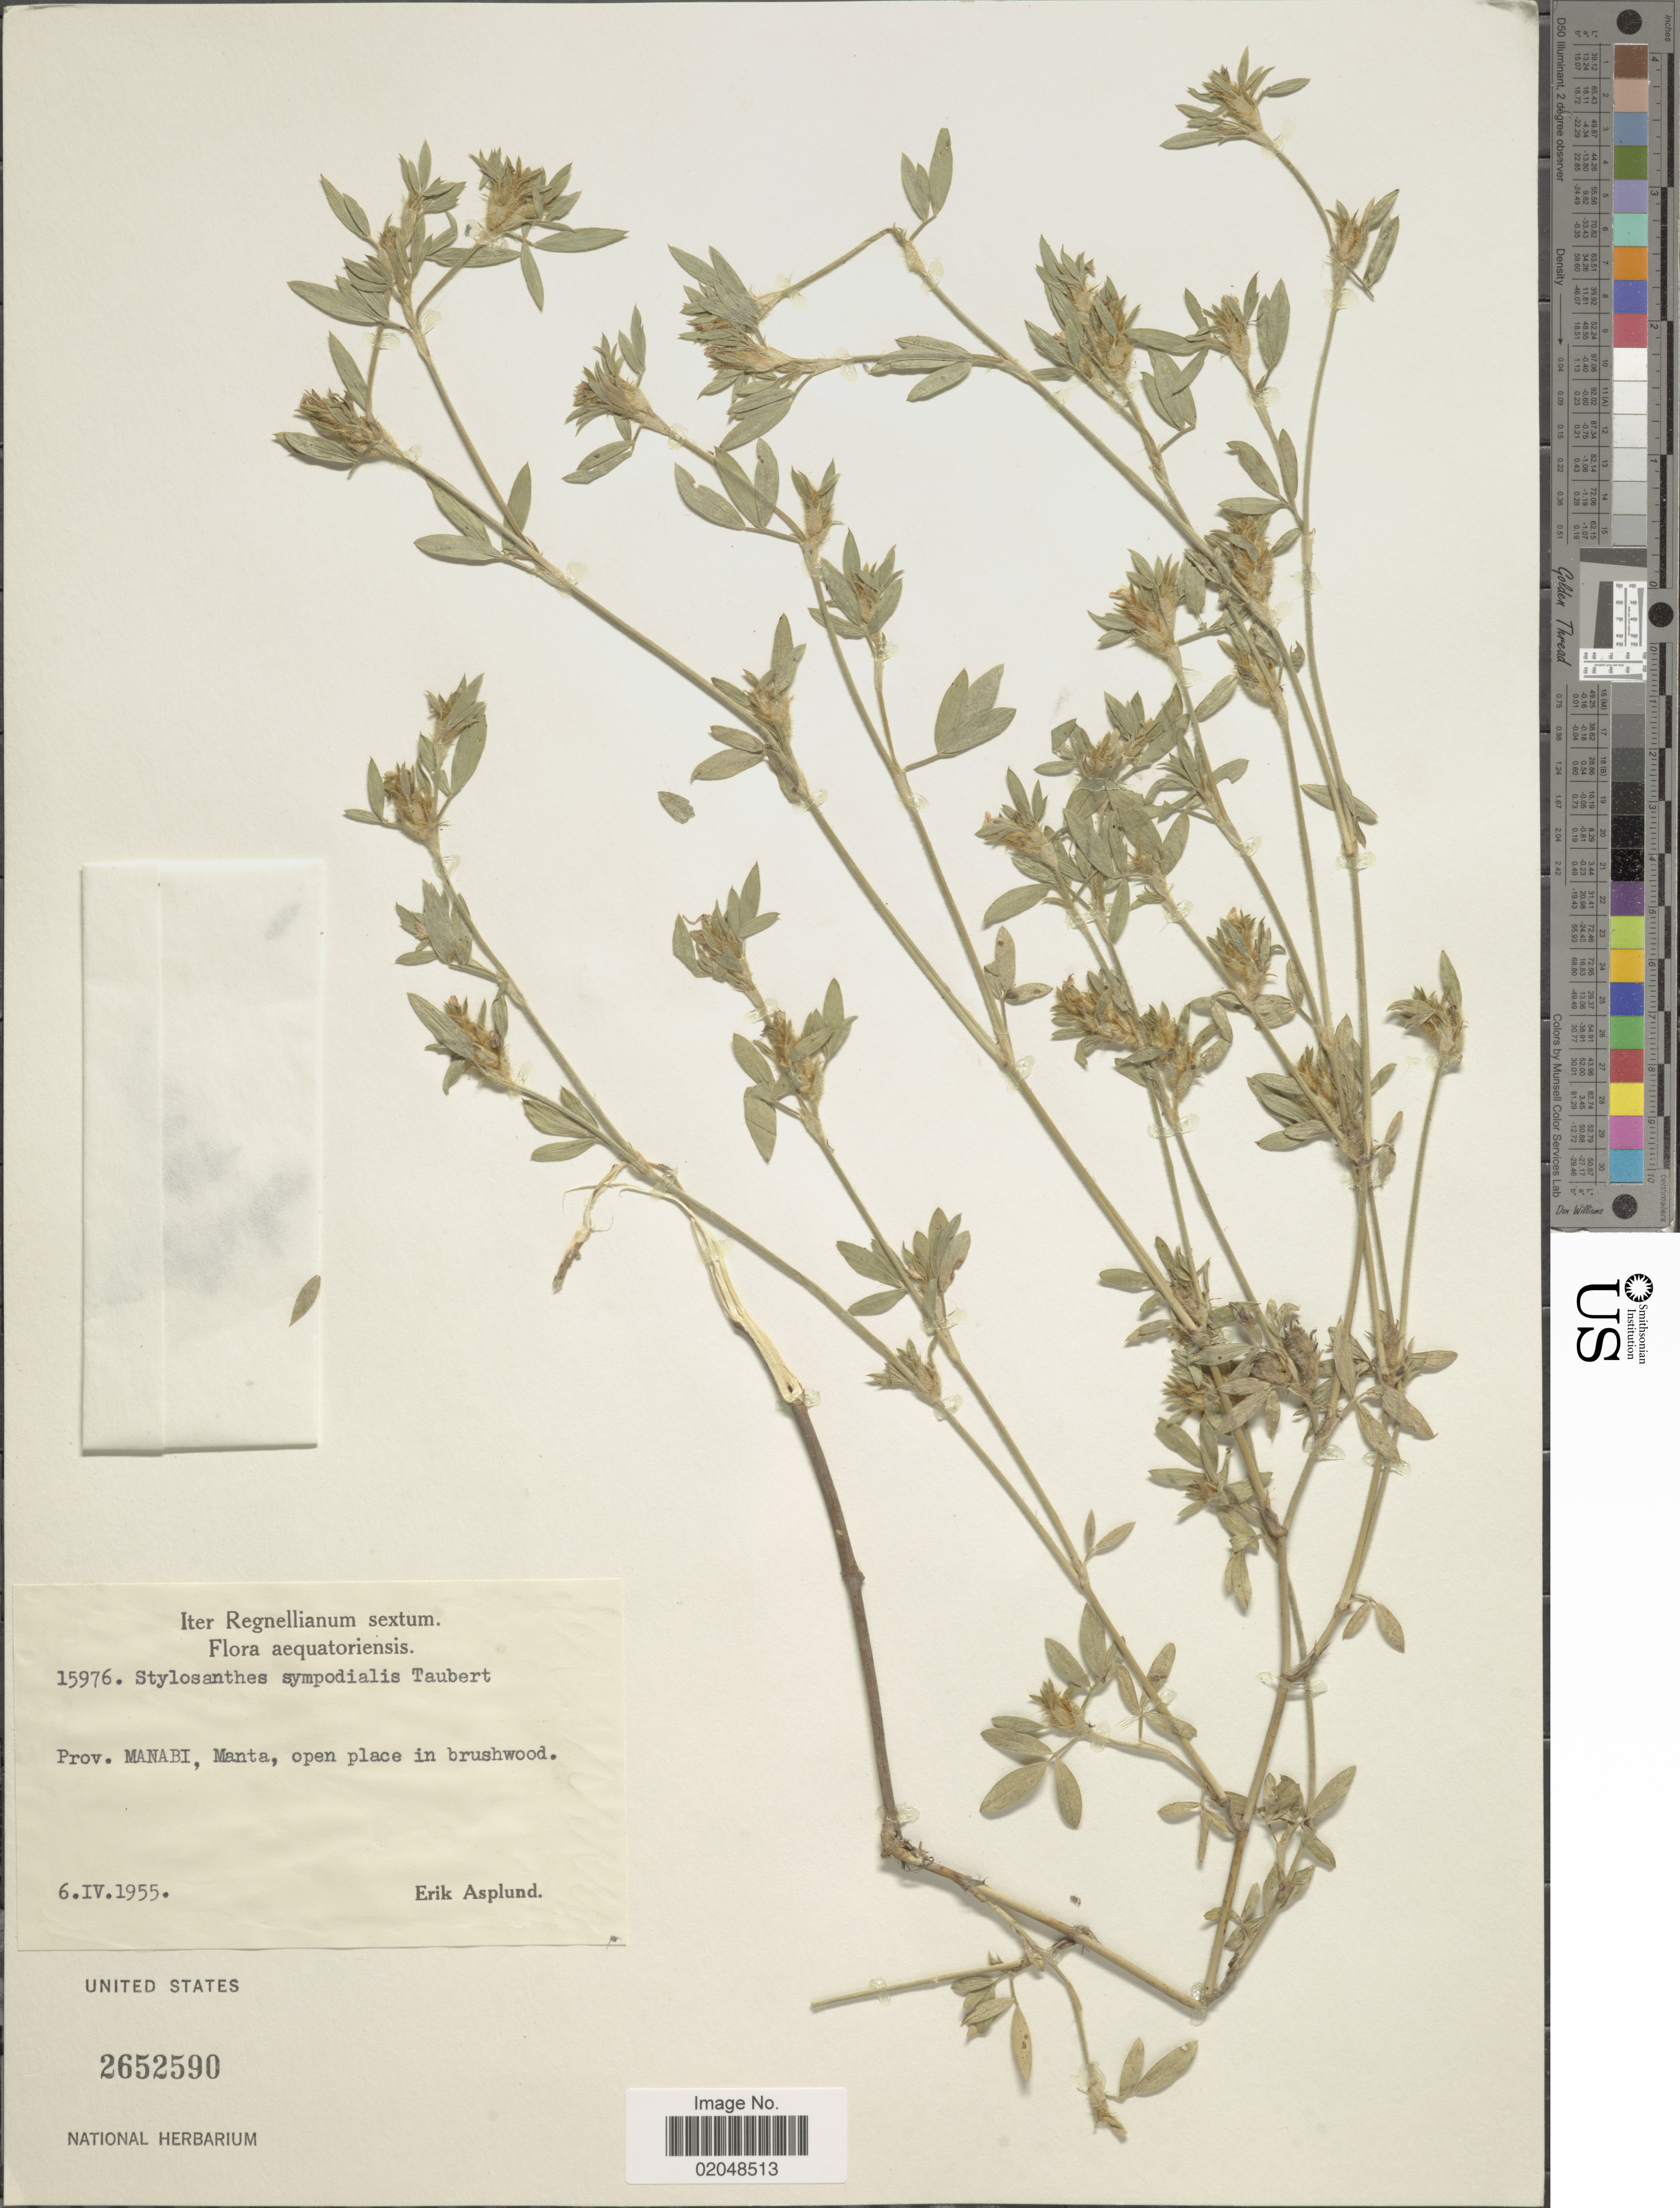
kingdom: Plantae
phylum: Tracheophyta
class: Magnoliopsida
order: Fabales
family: Fabaceae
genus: Stylosanthes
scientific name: Stylosanthes sympodialis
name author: Taub.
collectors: E. Asplund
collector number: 15976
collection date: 1955-04-06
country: Ecuador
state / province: Manabí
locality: Manta, open places in brushwood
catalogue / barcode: US 2652590